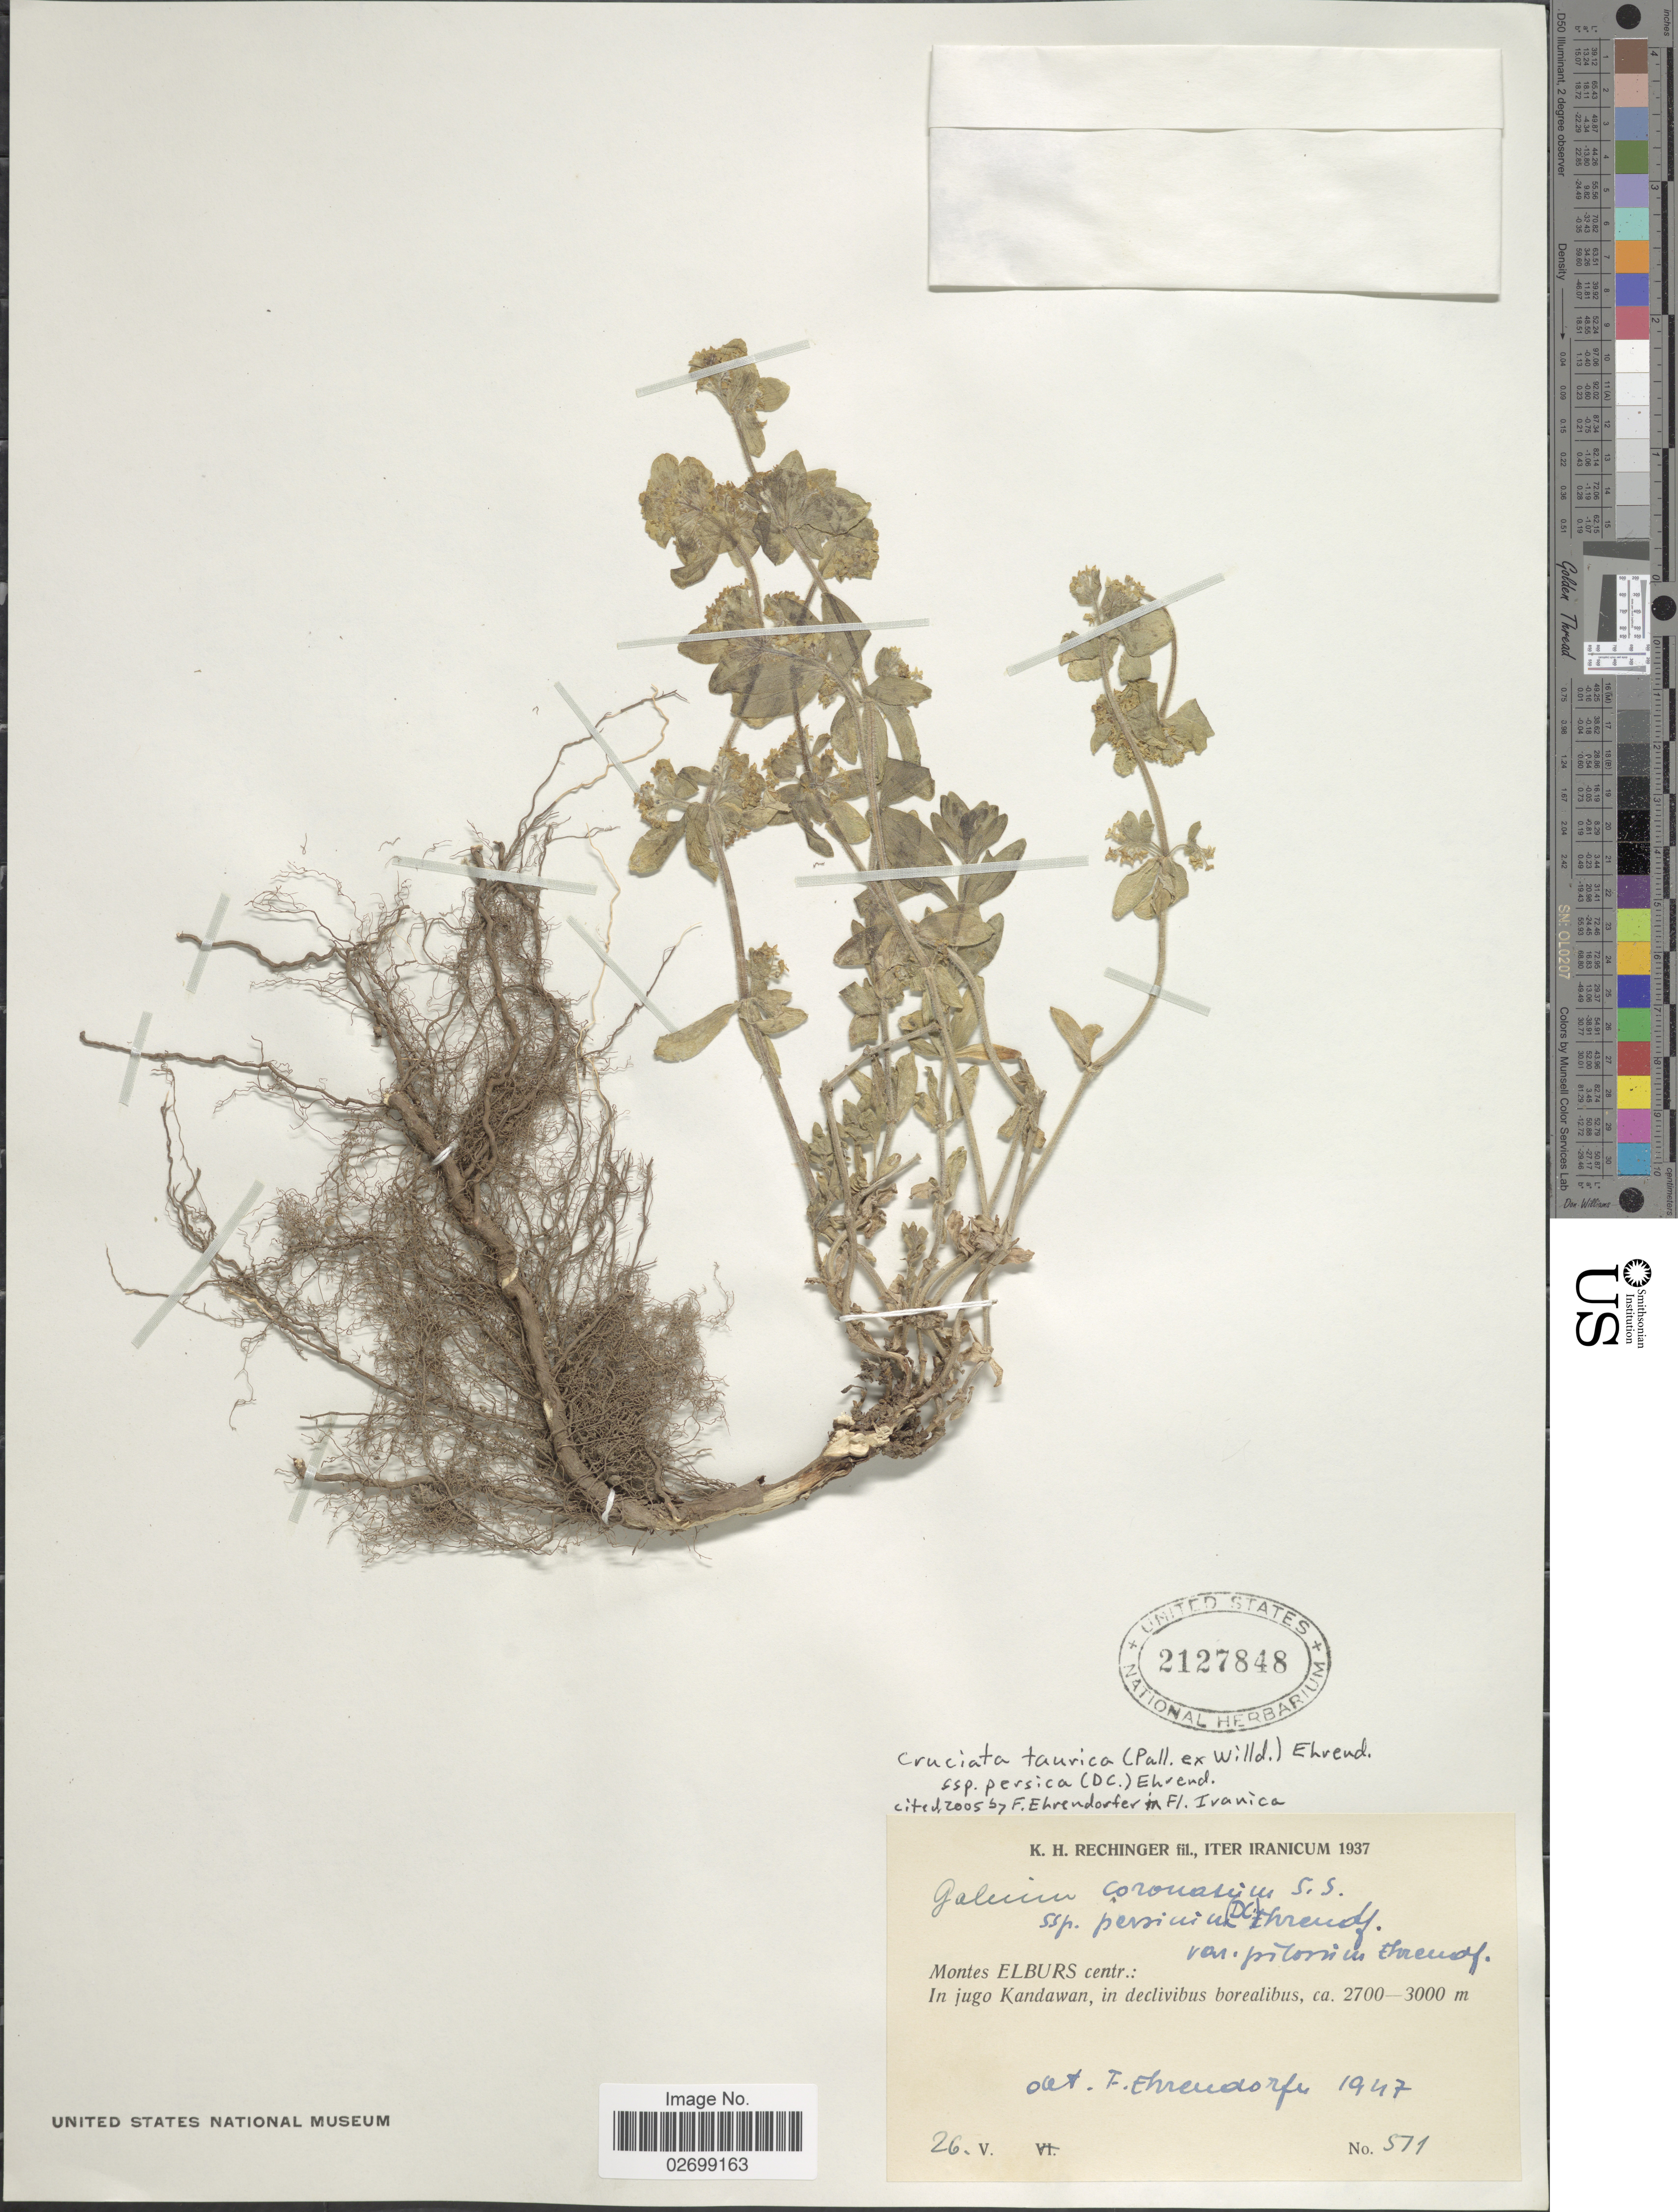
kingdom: Plantae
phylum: Tracheophyta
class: Magnoliopsida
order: Gentianales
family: Rubiaceae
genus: Cruciata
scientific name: Cruciata taurica subsp. persica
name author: (DC.) Ehrend.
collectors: K. H. Rechinger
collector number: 511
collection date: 1937-05-26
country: Iran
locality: Montes Elburs centr.: in jugo Kandawan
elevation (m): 2700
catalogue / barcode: US 2127848